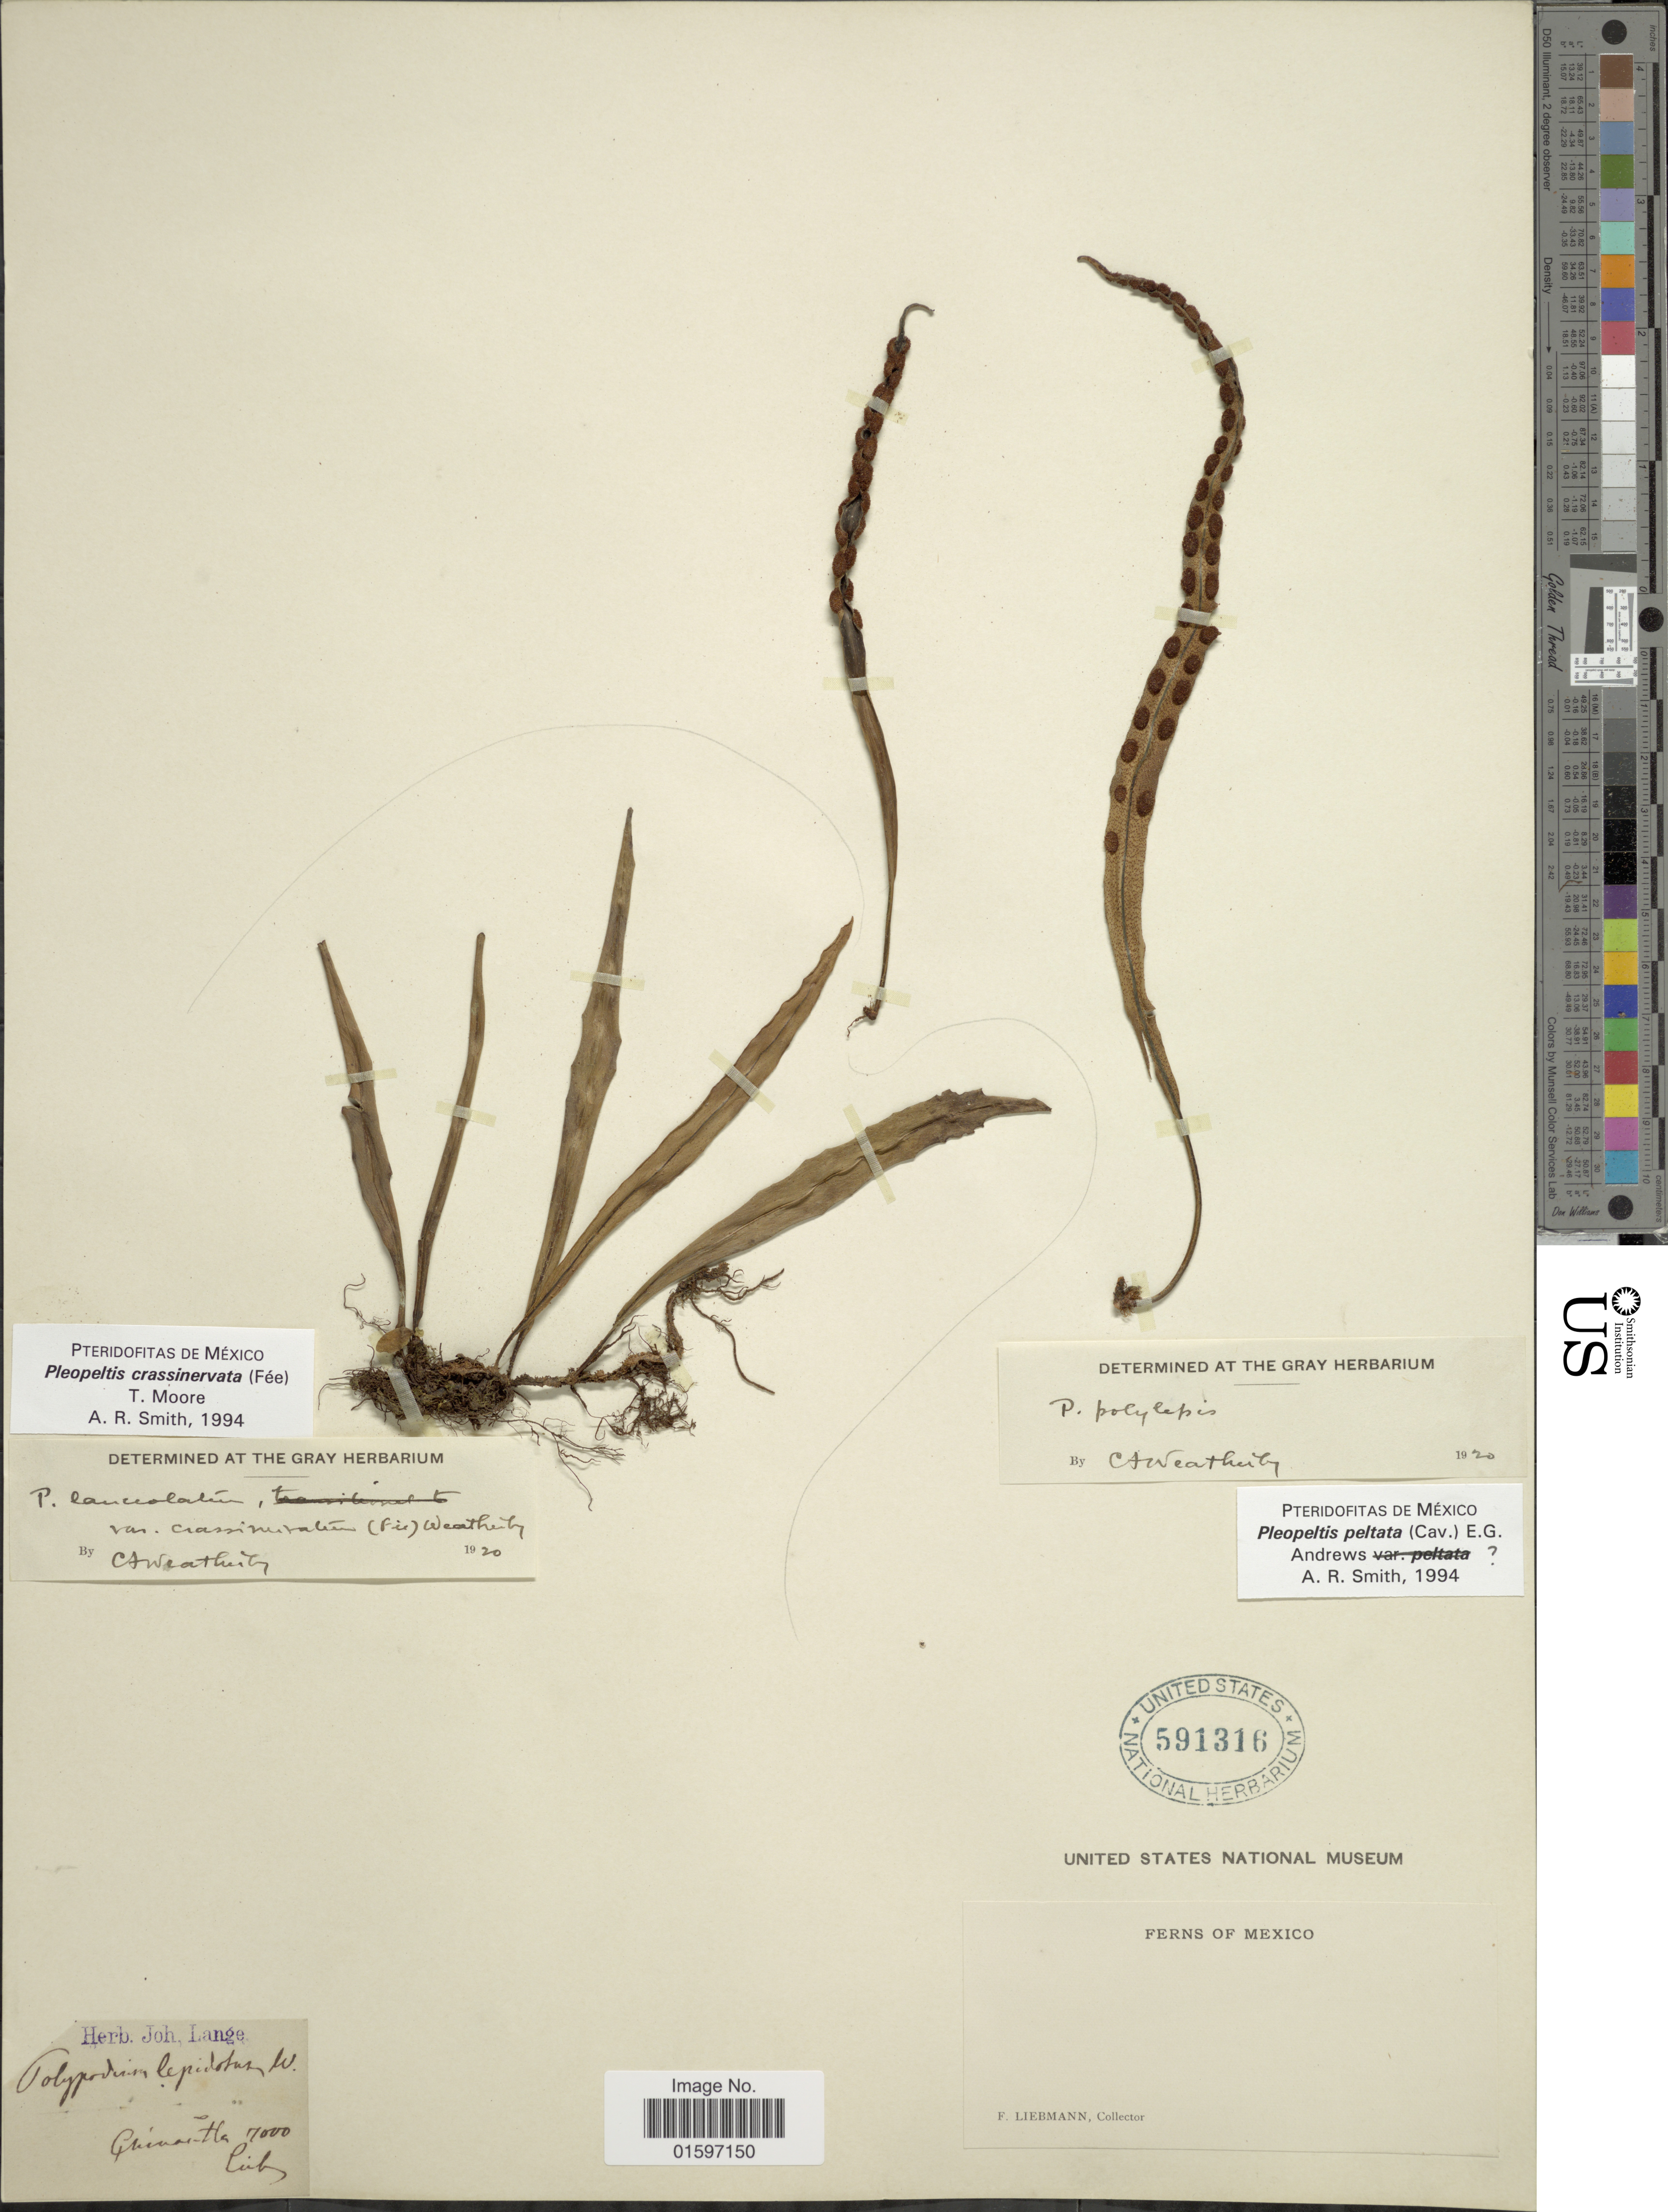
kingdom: Plantae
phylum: Tracheophyta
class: Polypodiopsida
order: Polypodiales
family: Polypodiaceae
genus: Pleopeltis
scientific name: Pleopeltis crassinervata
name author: (Fée) T. Moore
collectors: F. M. Liebmann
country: Mexico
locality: Chinauta.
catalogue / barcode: US 591316